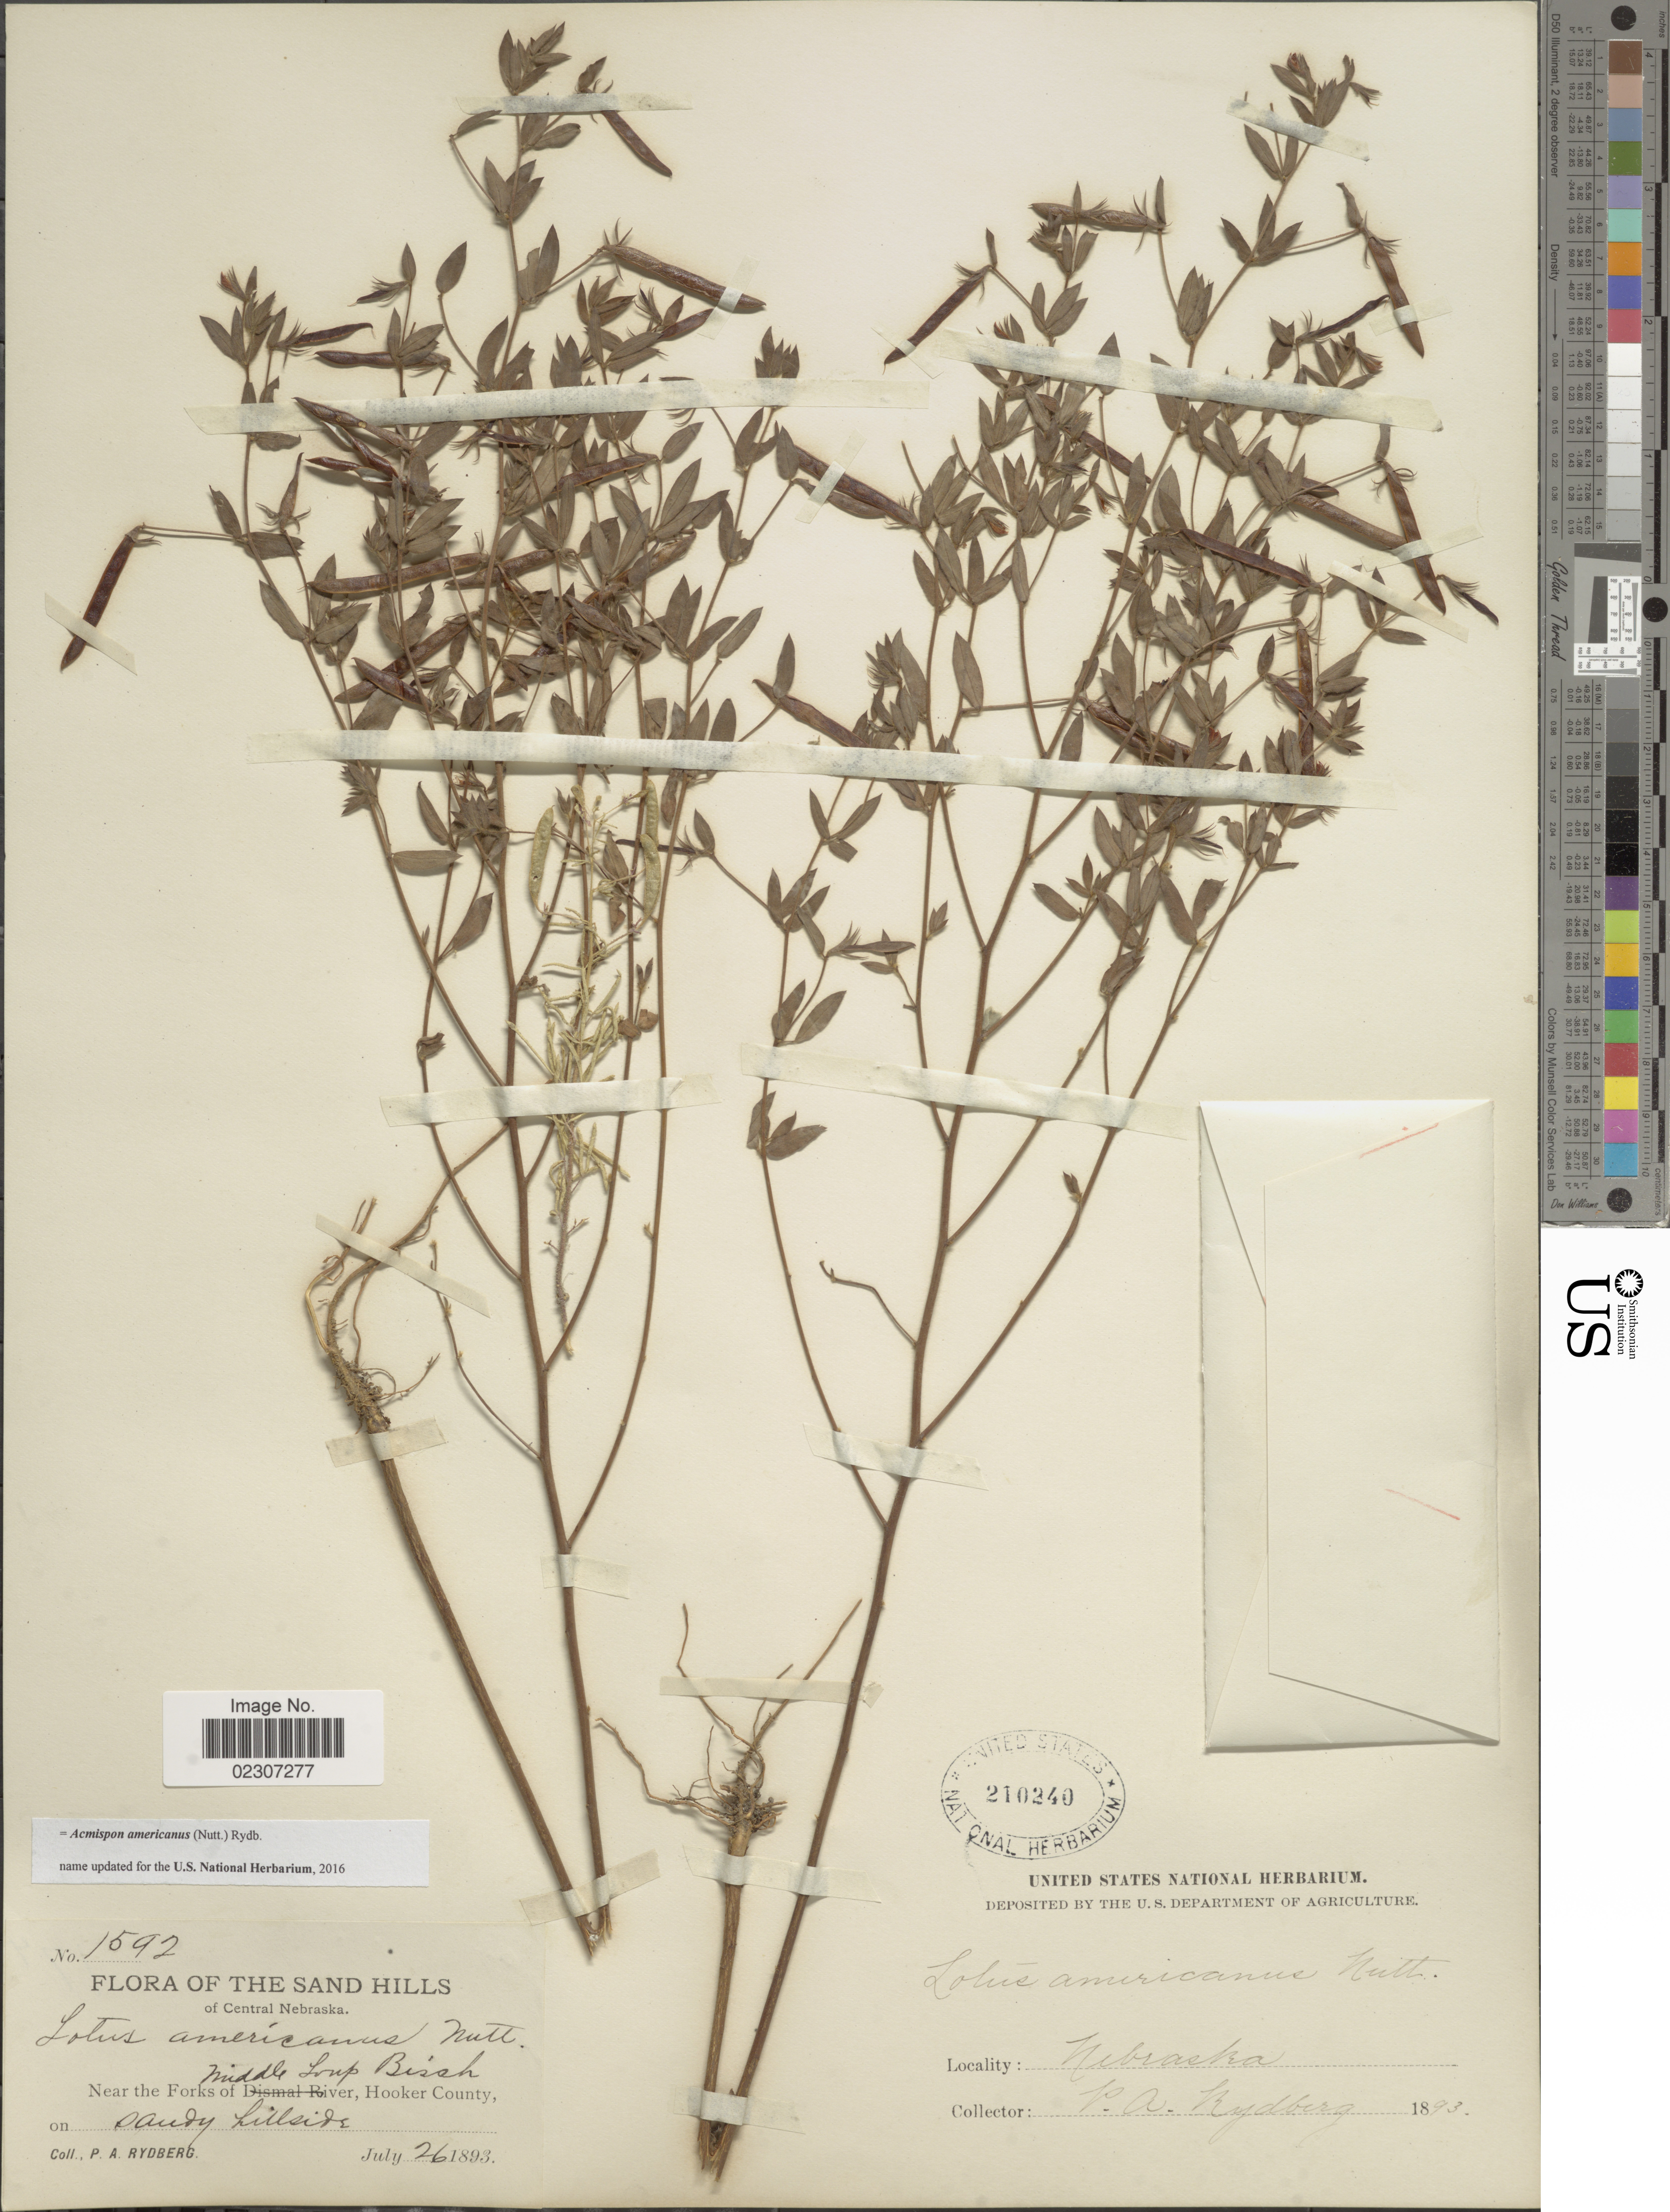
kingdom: Plantae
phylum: Tracheophyta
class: Magnoliopsida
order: Fabales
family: Fabaceae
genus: Acmispon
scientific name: Acmispon americanus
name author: (Nutt.) Rydb.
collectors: P. A. Rydberg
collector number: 1592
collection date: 1893-07-26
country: United States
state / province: Nebraska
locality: Sand Hills of Central Nebraska. Near the Forks of Middle Loup Bissh, Hooker County, sandy hillside.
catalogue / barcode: US 210240